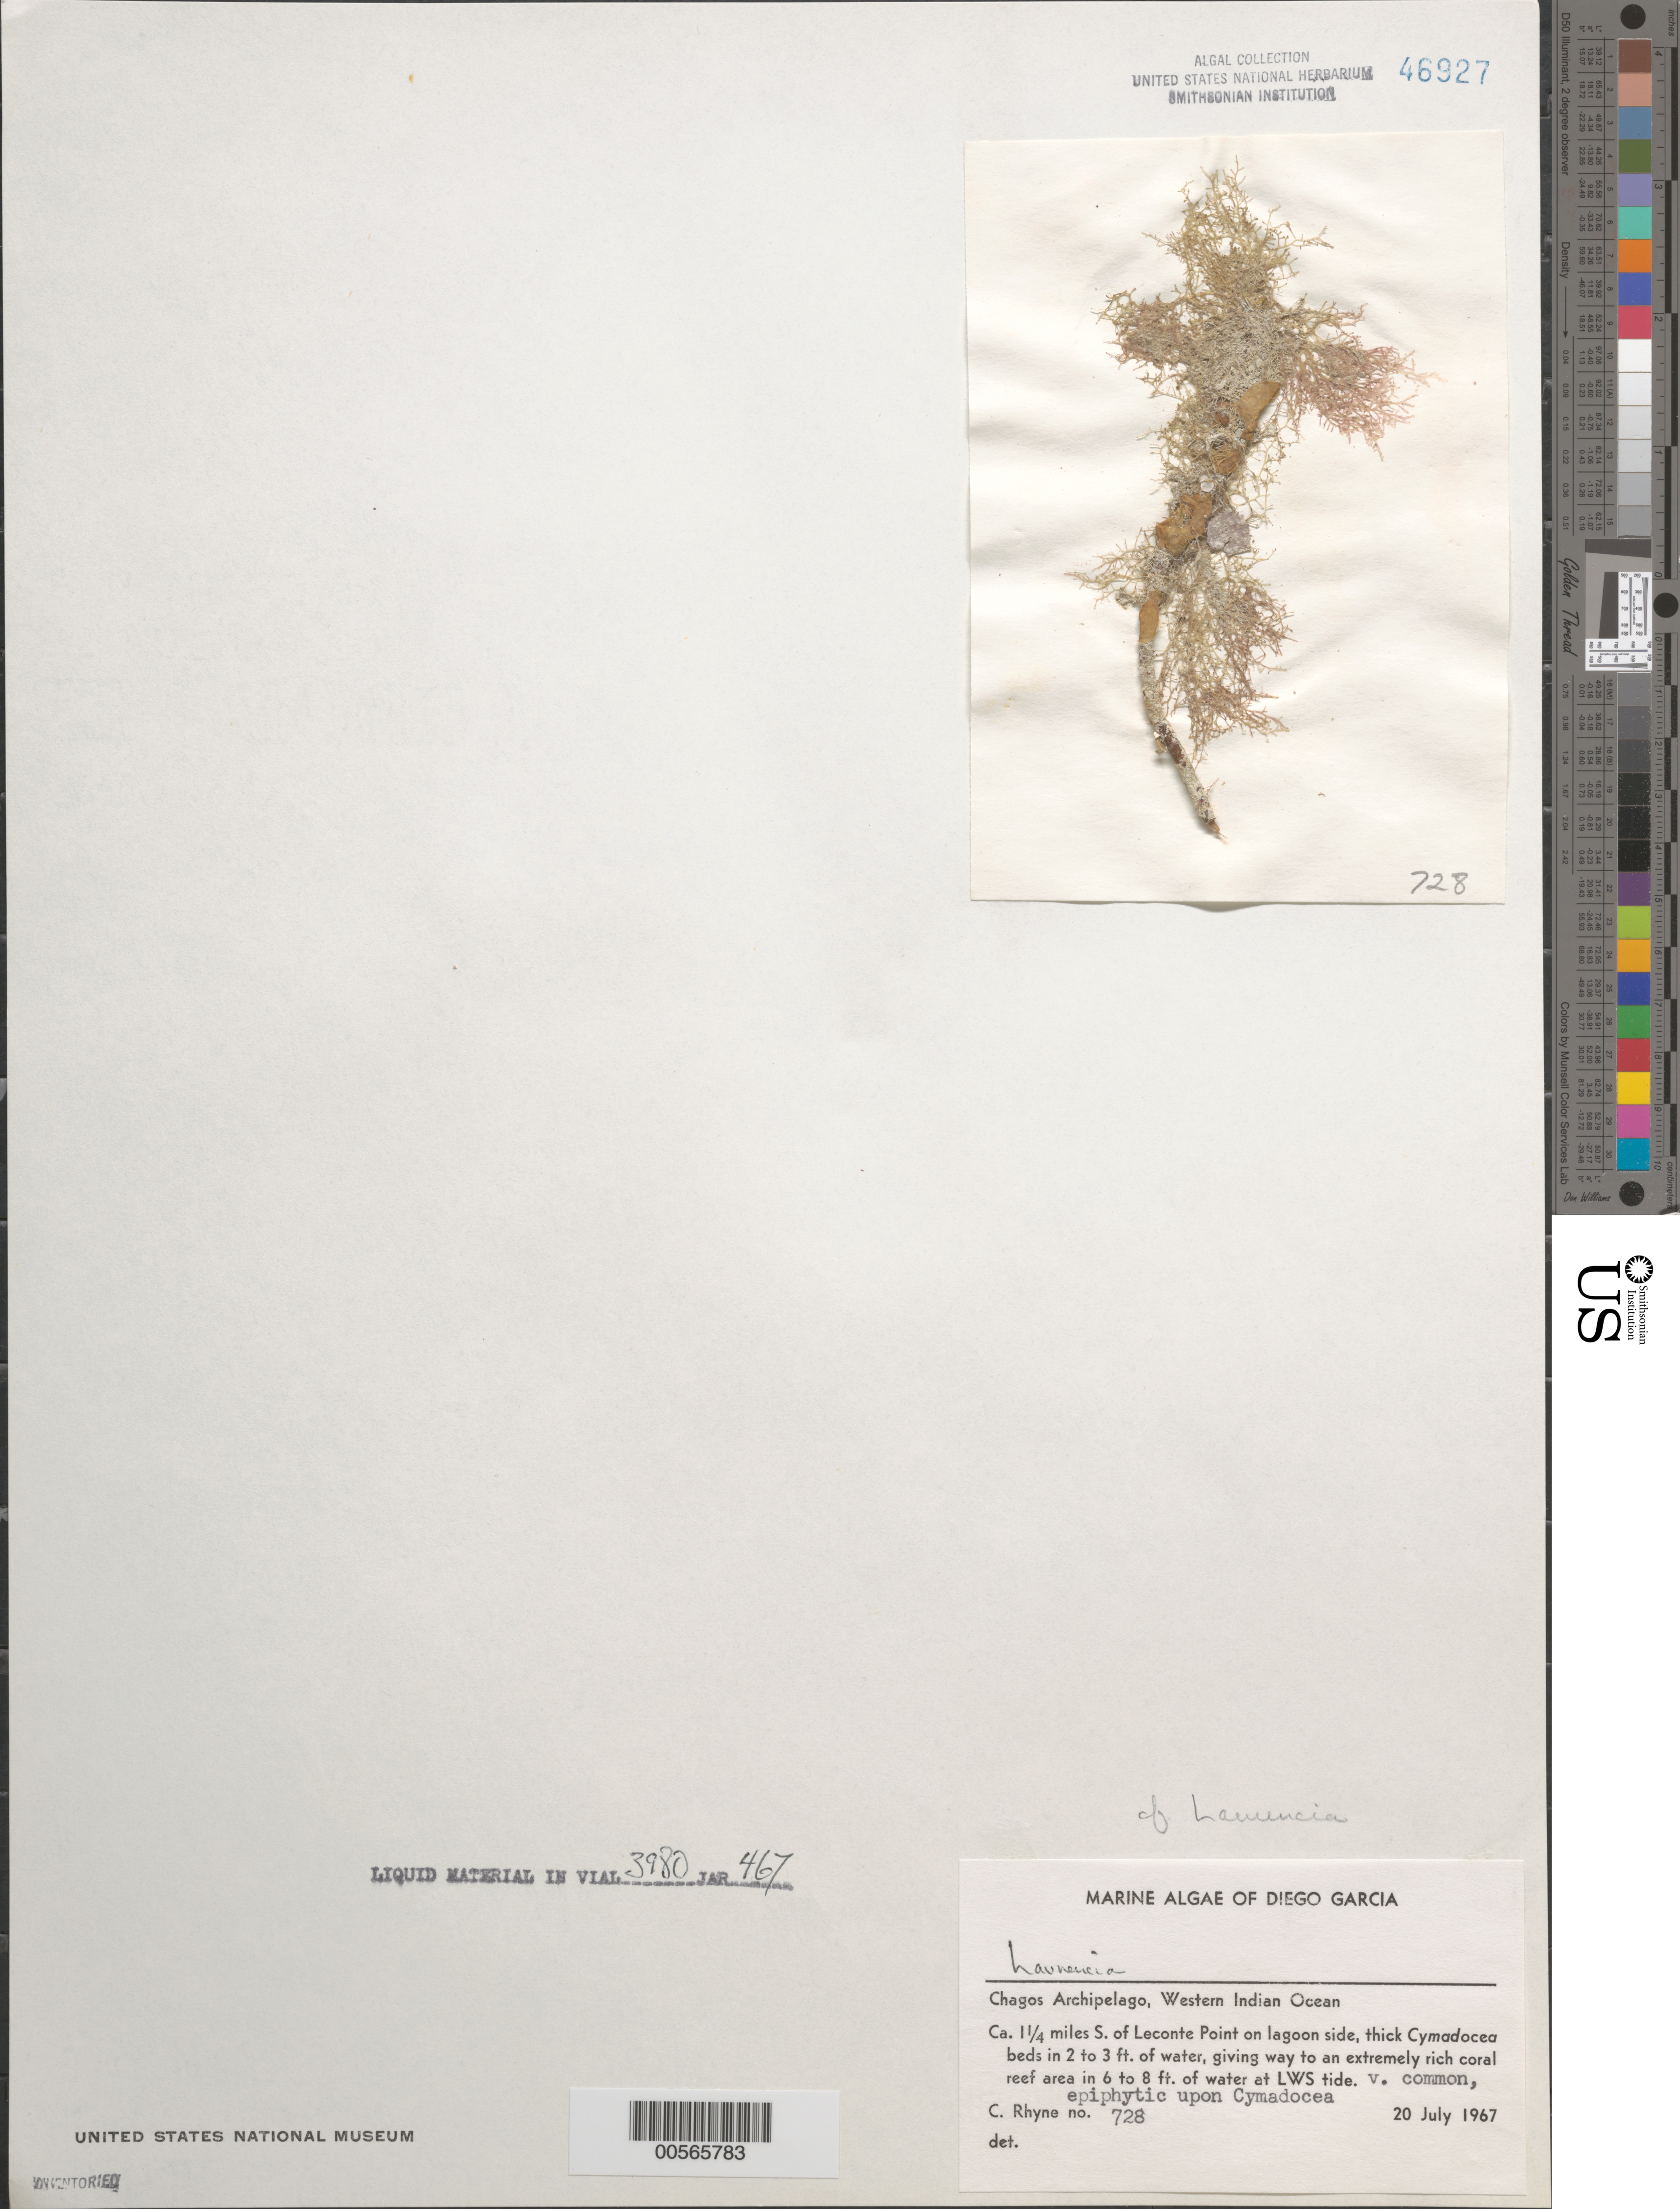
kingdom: Plantae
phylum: Rhodophyta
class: Florideophyceae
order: Ceramiales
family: Rhodomelaceae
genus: Laurencia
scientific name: Laurencia sp.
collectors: C. Rhyne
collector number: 728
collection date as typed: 20 Jul 1967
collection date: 1967-07-20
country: British Indian Ocean Territory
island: Diego Garcia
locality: Ca. 1,25 miles south of Leconte Point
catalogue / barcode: US 46927